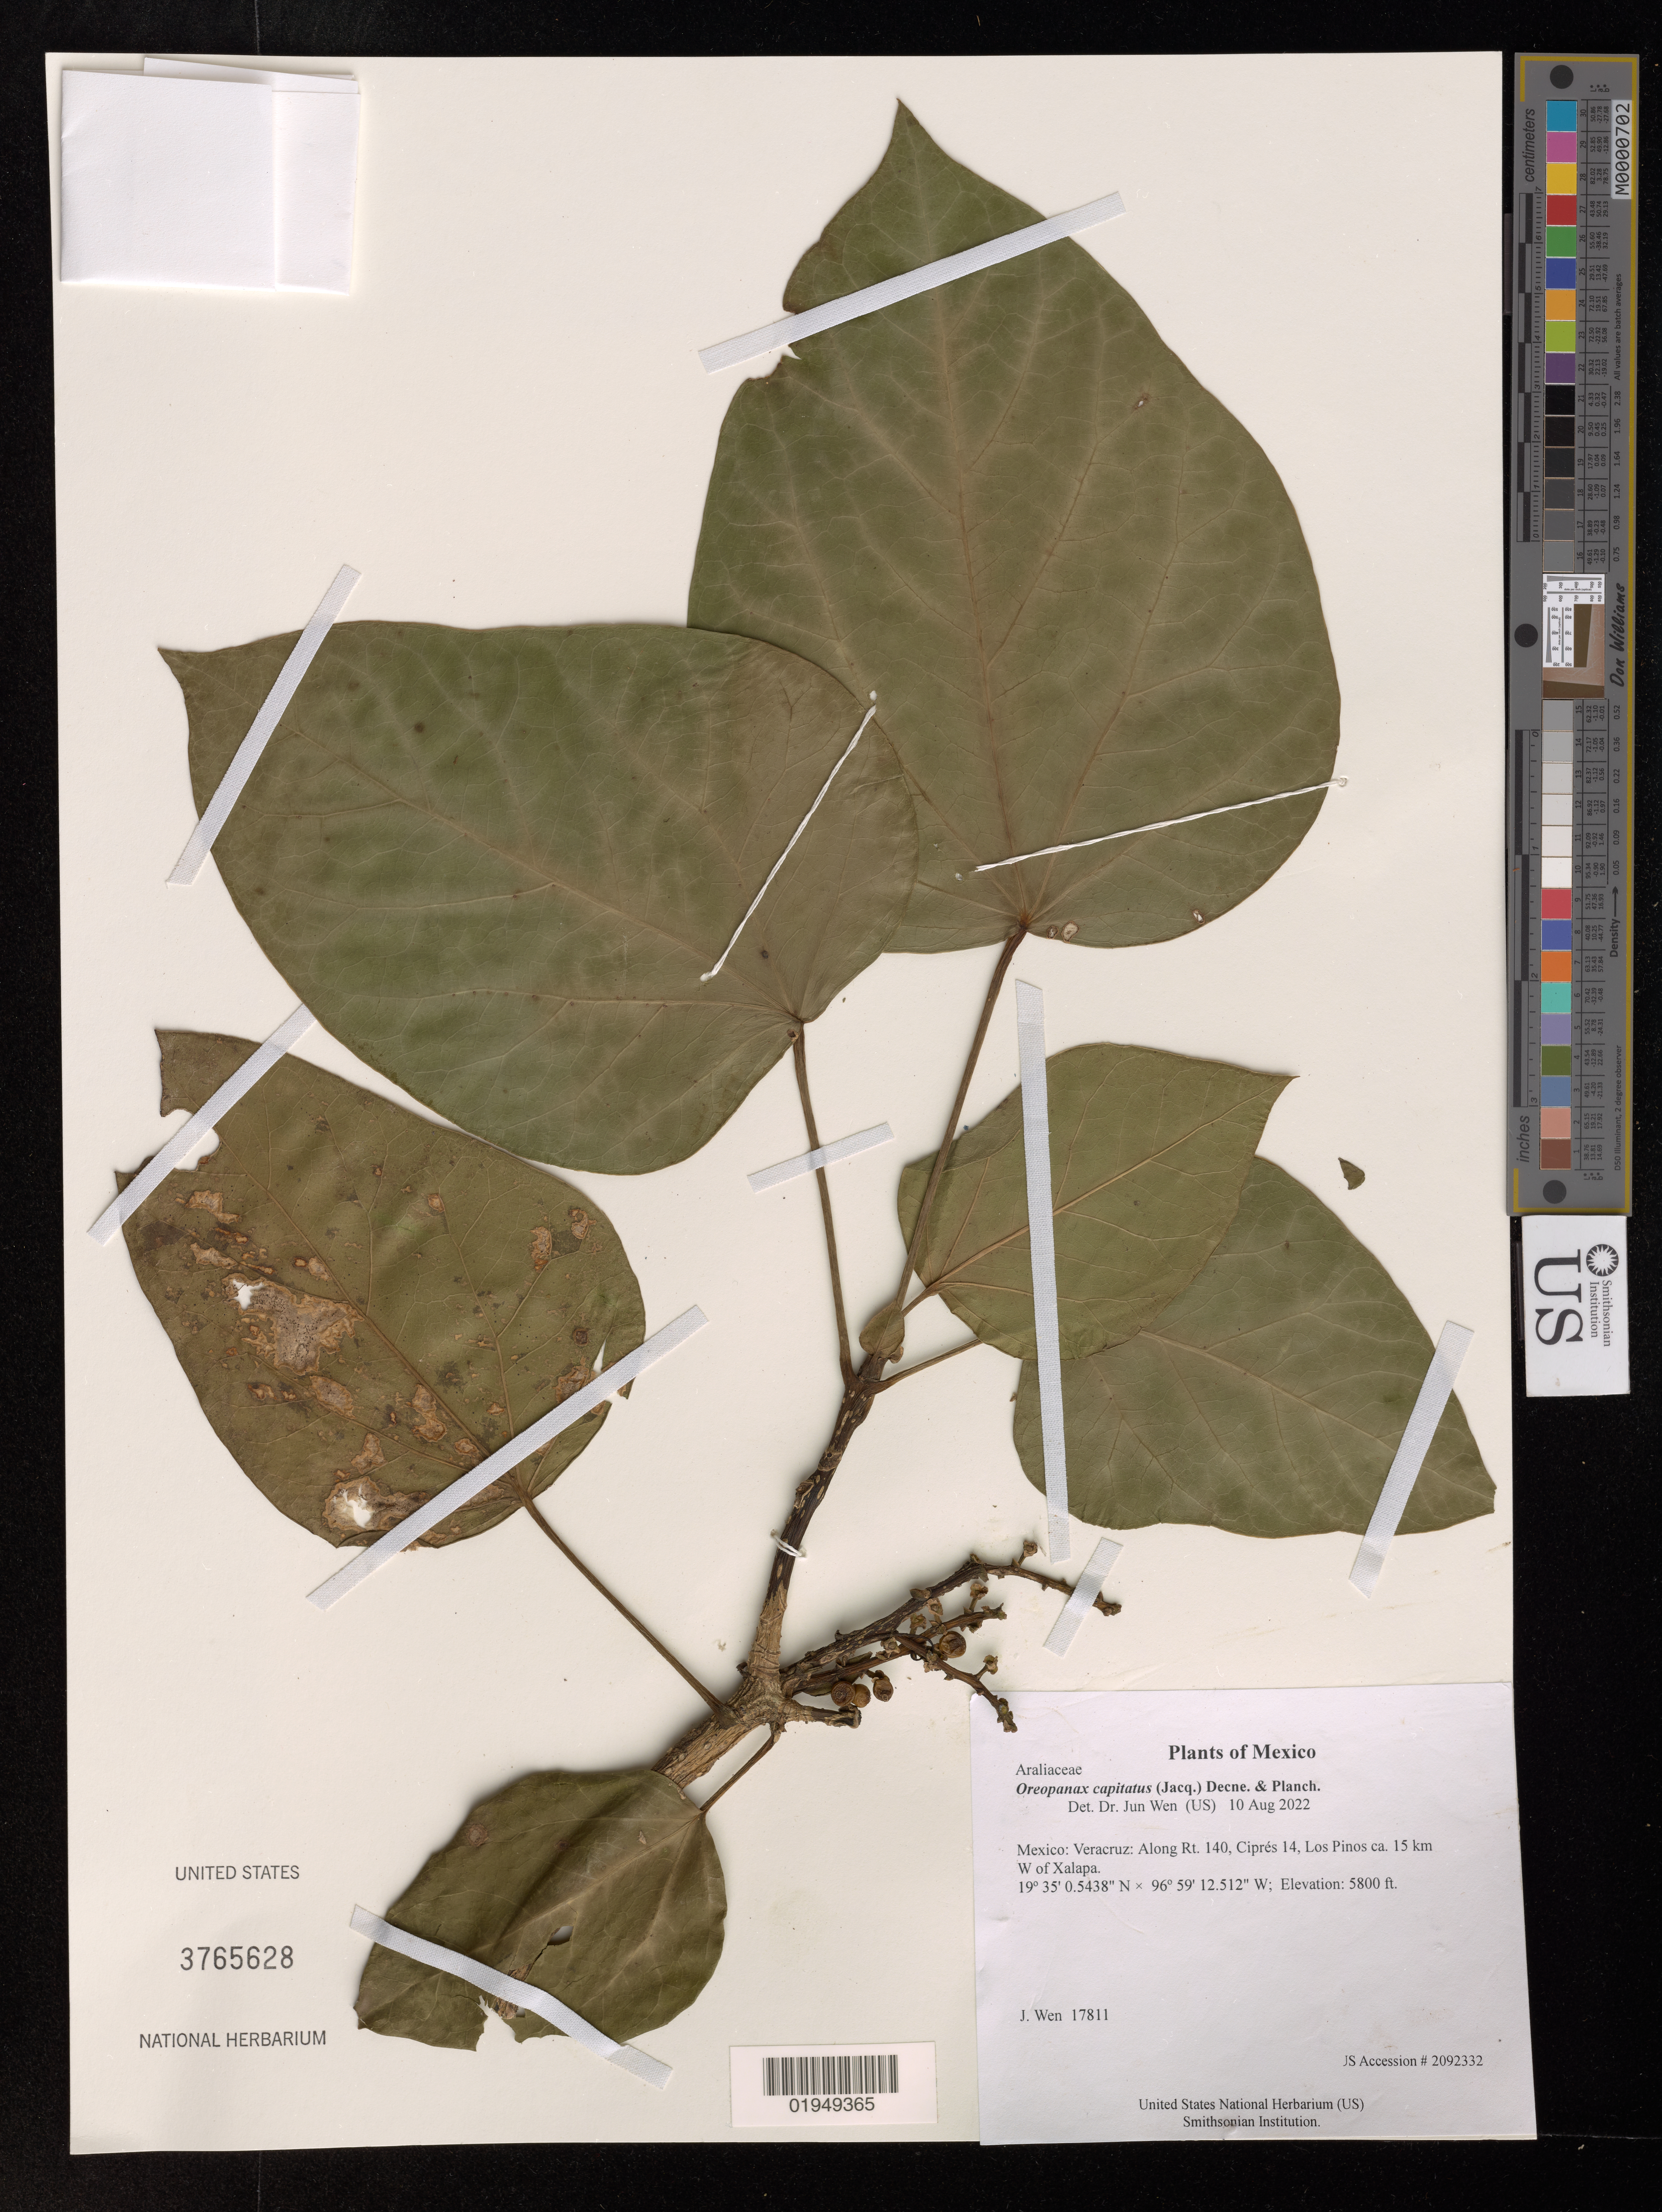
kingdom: Plantae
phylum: Tracheophyta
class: Magnoliopsida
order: Apiales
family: Araliaceae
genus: Oreopanax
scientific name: Oreopanax capitatus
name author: (Jacq.) Decne. & Planch.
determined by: Wen, Jun, (BOT), Smithsonian Institution - National Museum of Natural History (UNITED STATES)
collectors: J. Wen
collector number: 17811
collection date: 2022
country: Mexico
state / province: Veracruz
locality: Along Rt. 140, Ciprés 14, Los Pinos ca. 15 km W of Xalapa.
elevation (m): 1768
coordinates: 19 58348439 N, 96 9868088 W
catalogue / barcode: US 3765628